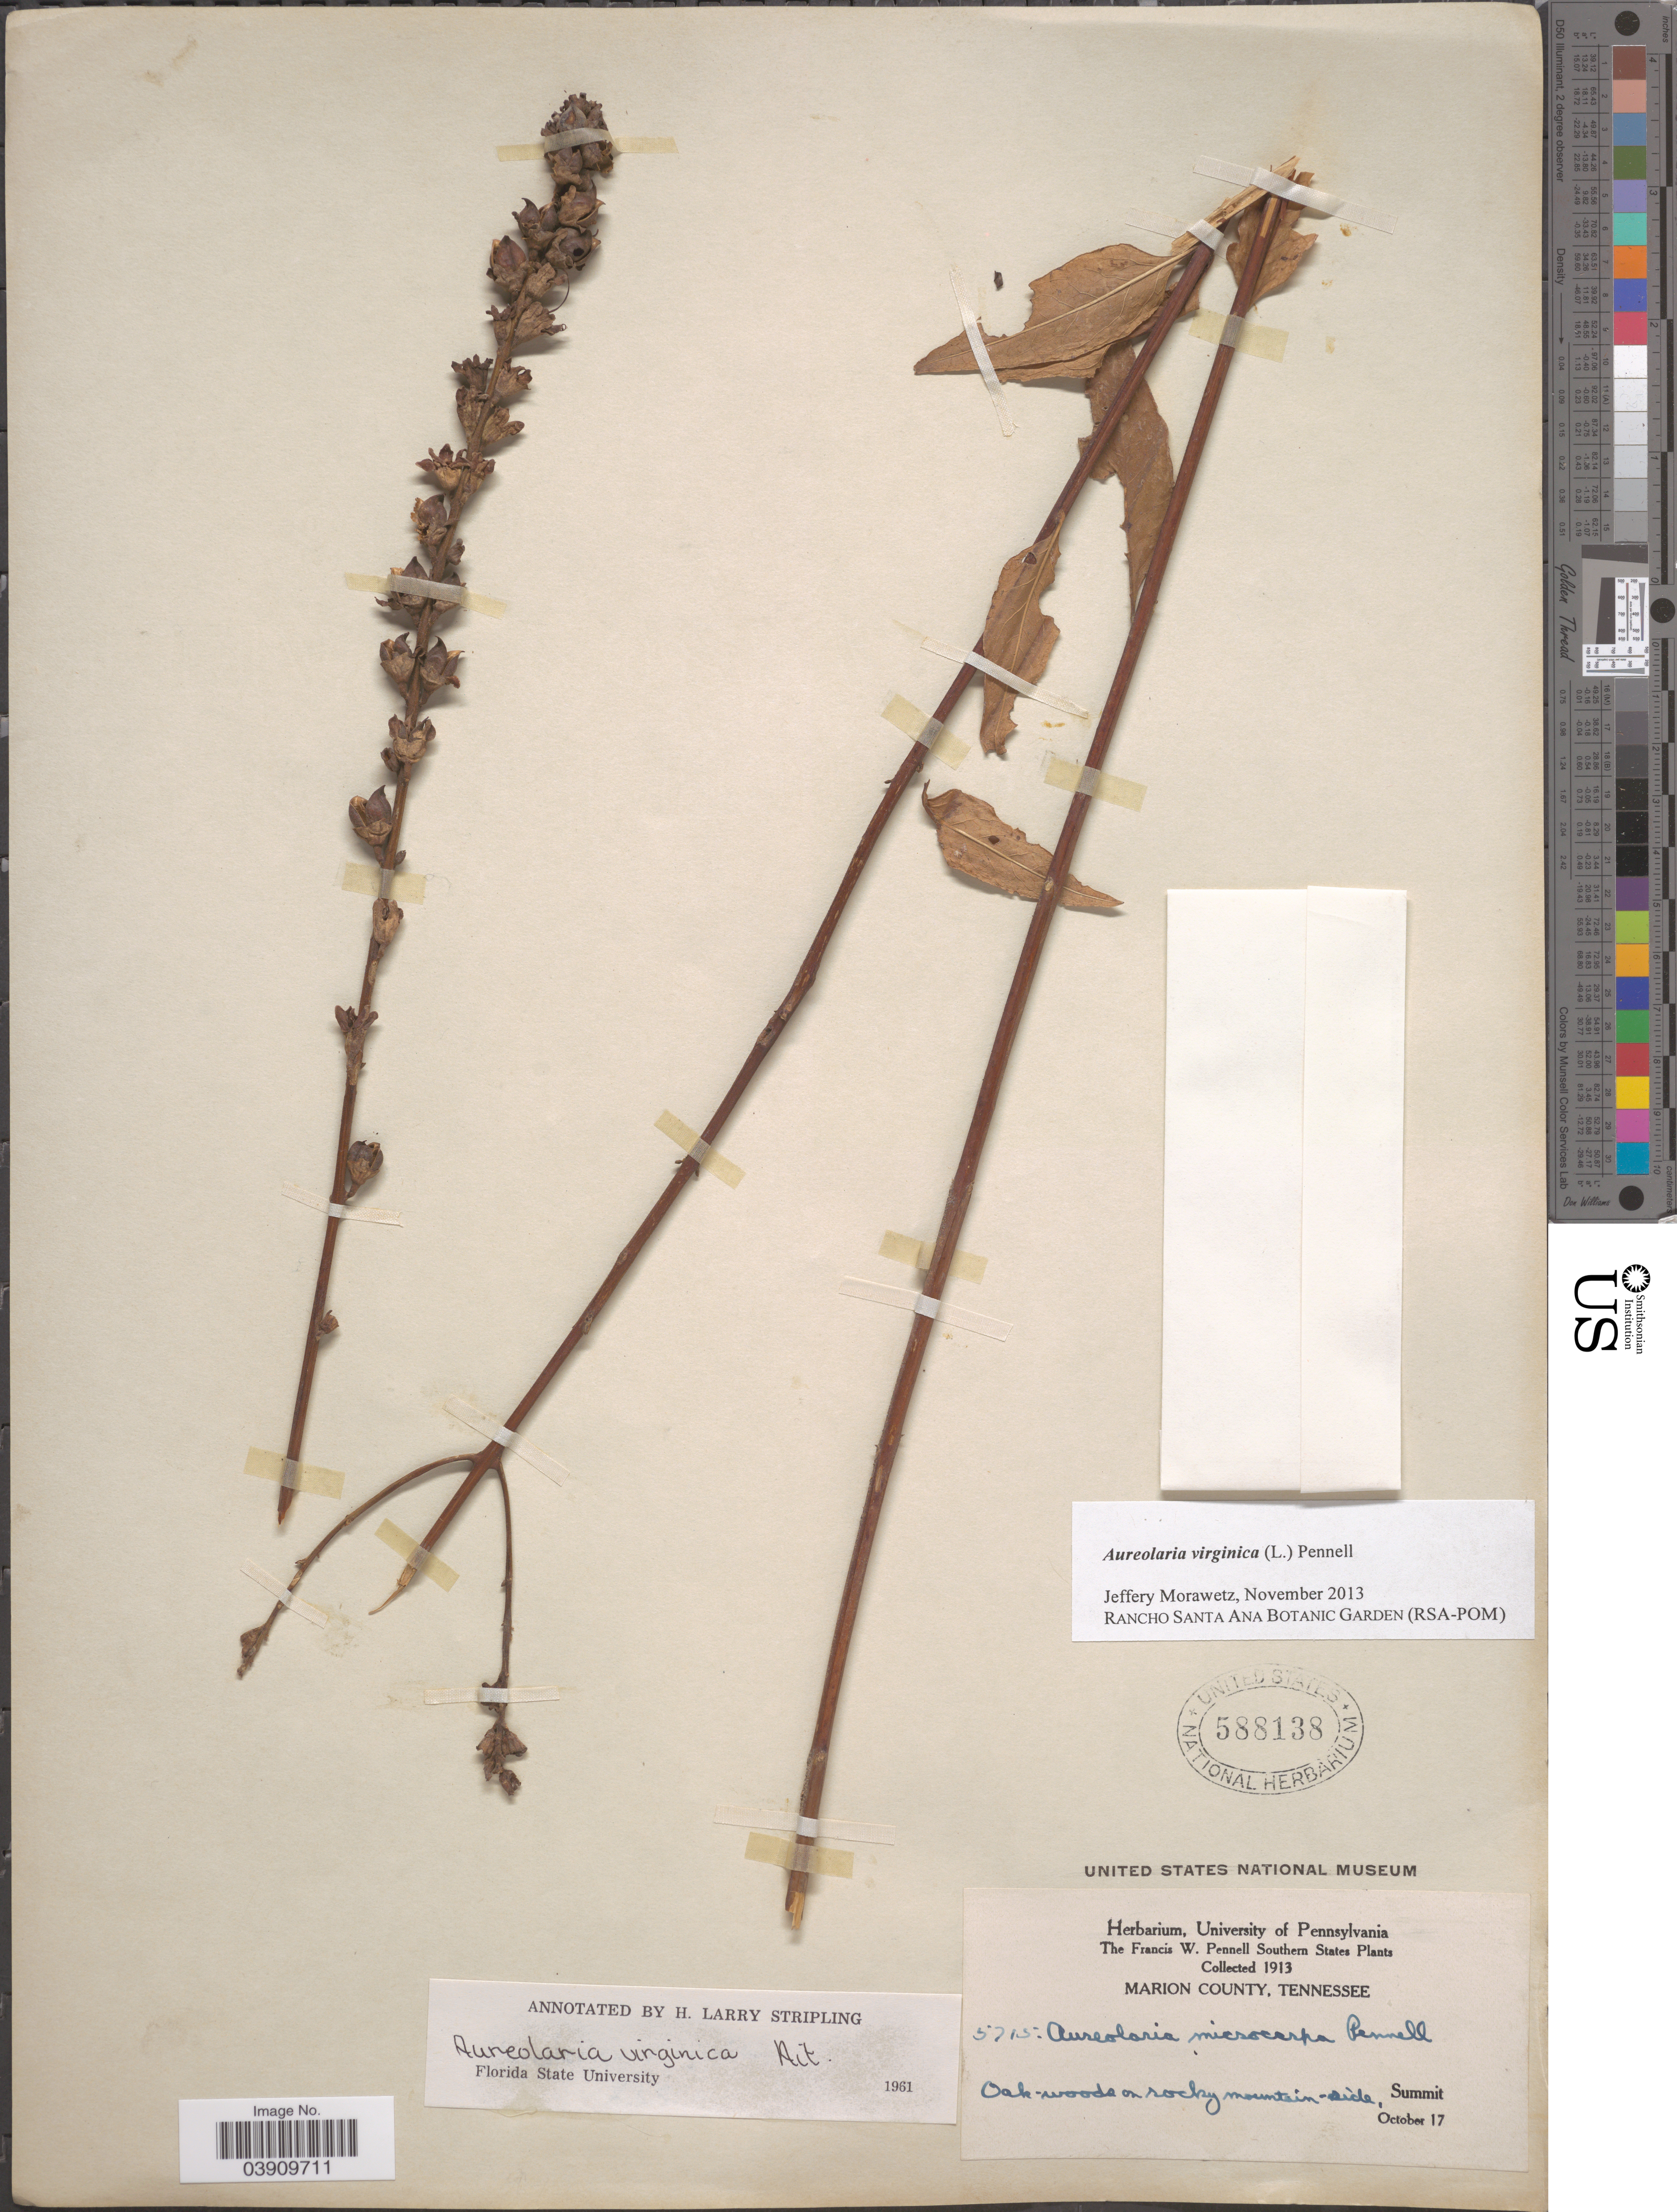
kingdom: Plantae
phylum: Tracheophyta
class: Magnoliopsida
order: Lamiales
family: Orobanchaceae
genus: Aureolaria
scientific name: Aureolaria virginica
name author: (L.) Pennell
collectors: F. W. Pennell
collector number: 5715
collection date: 1913-10-17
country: United States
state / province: Tennessee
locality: Southern States. Marion County. Summit.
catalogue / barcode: US 588138